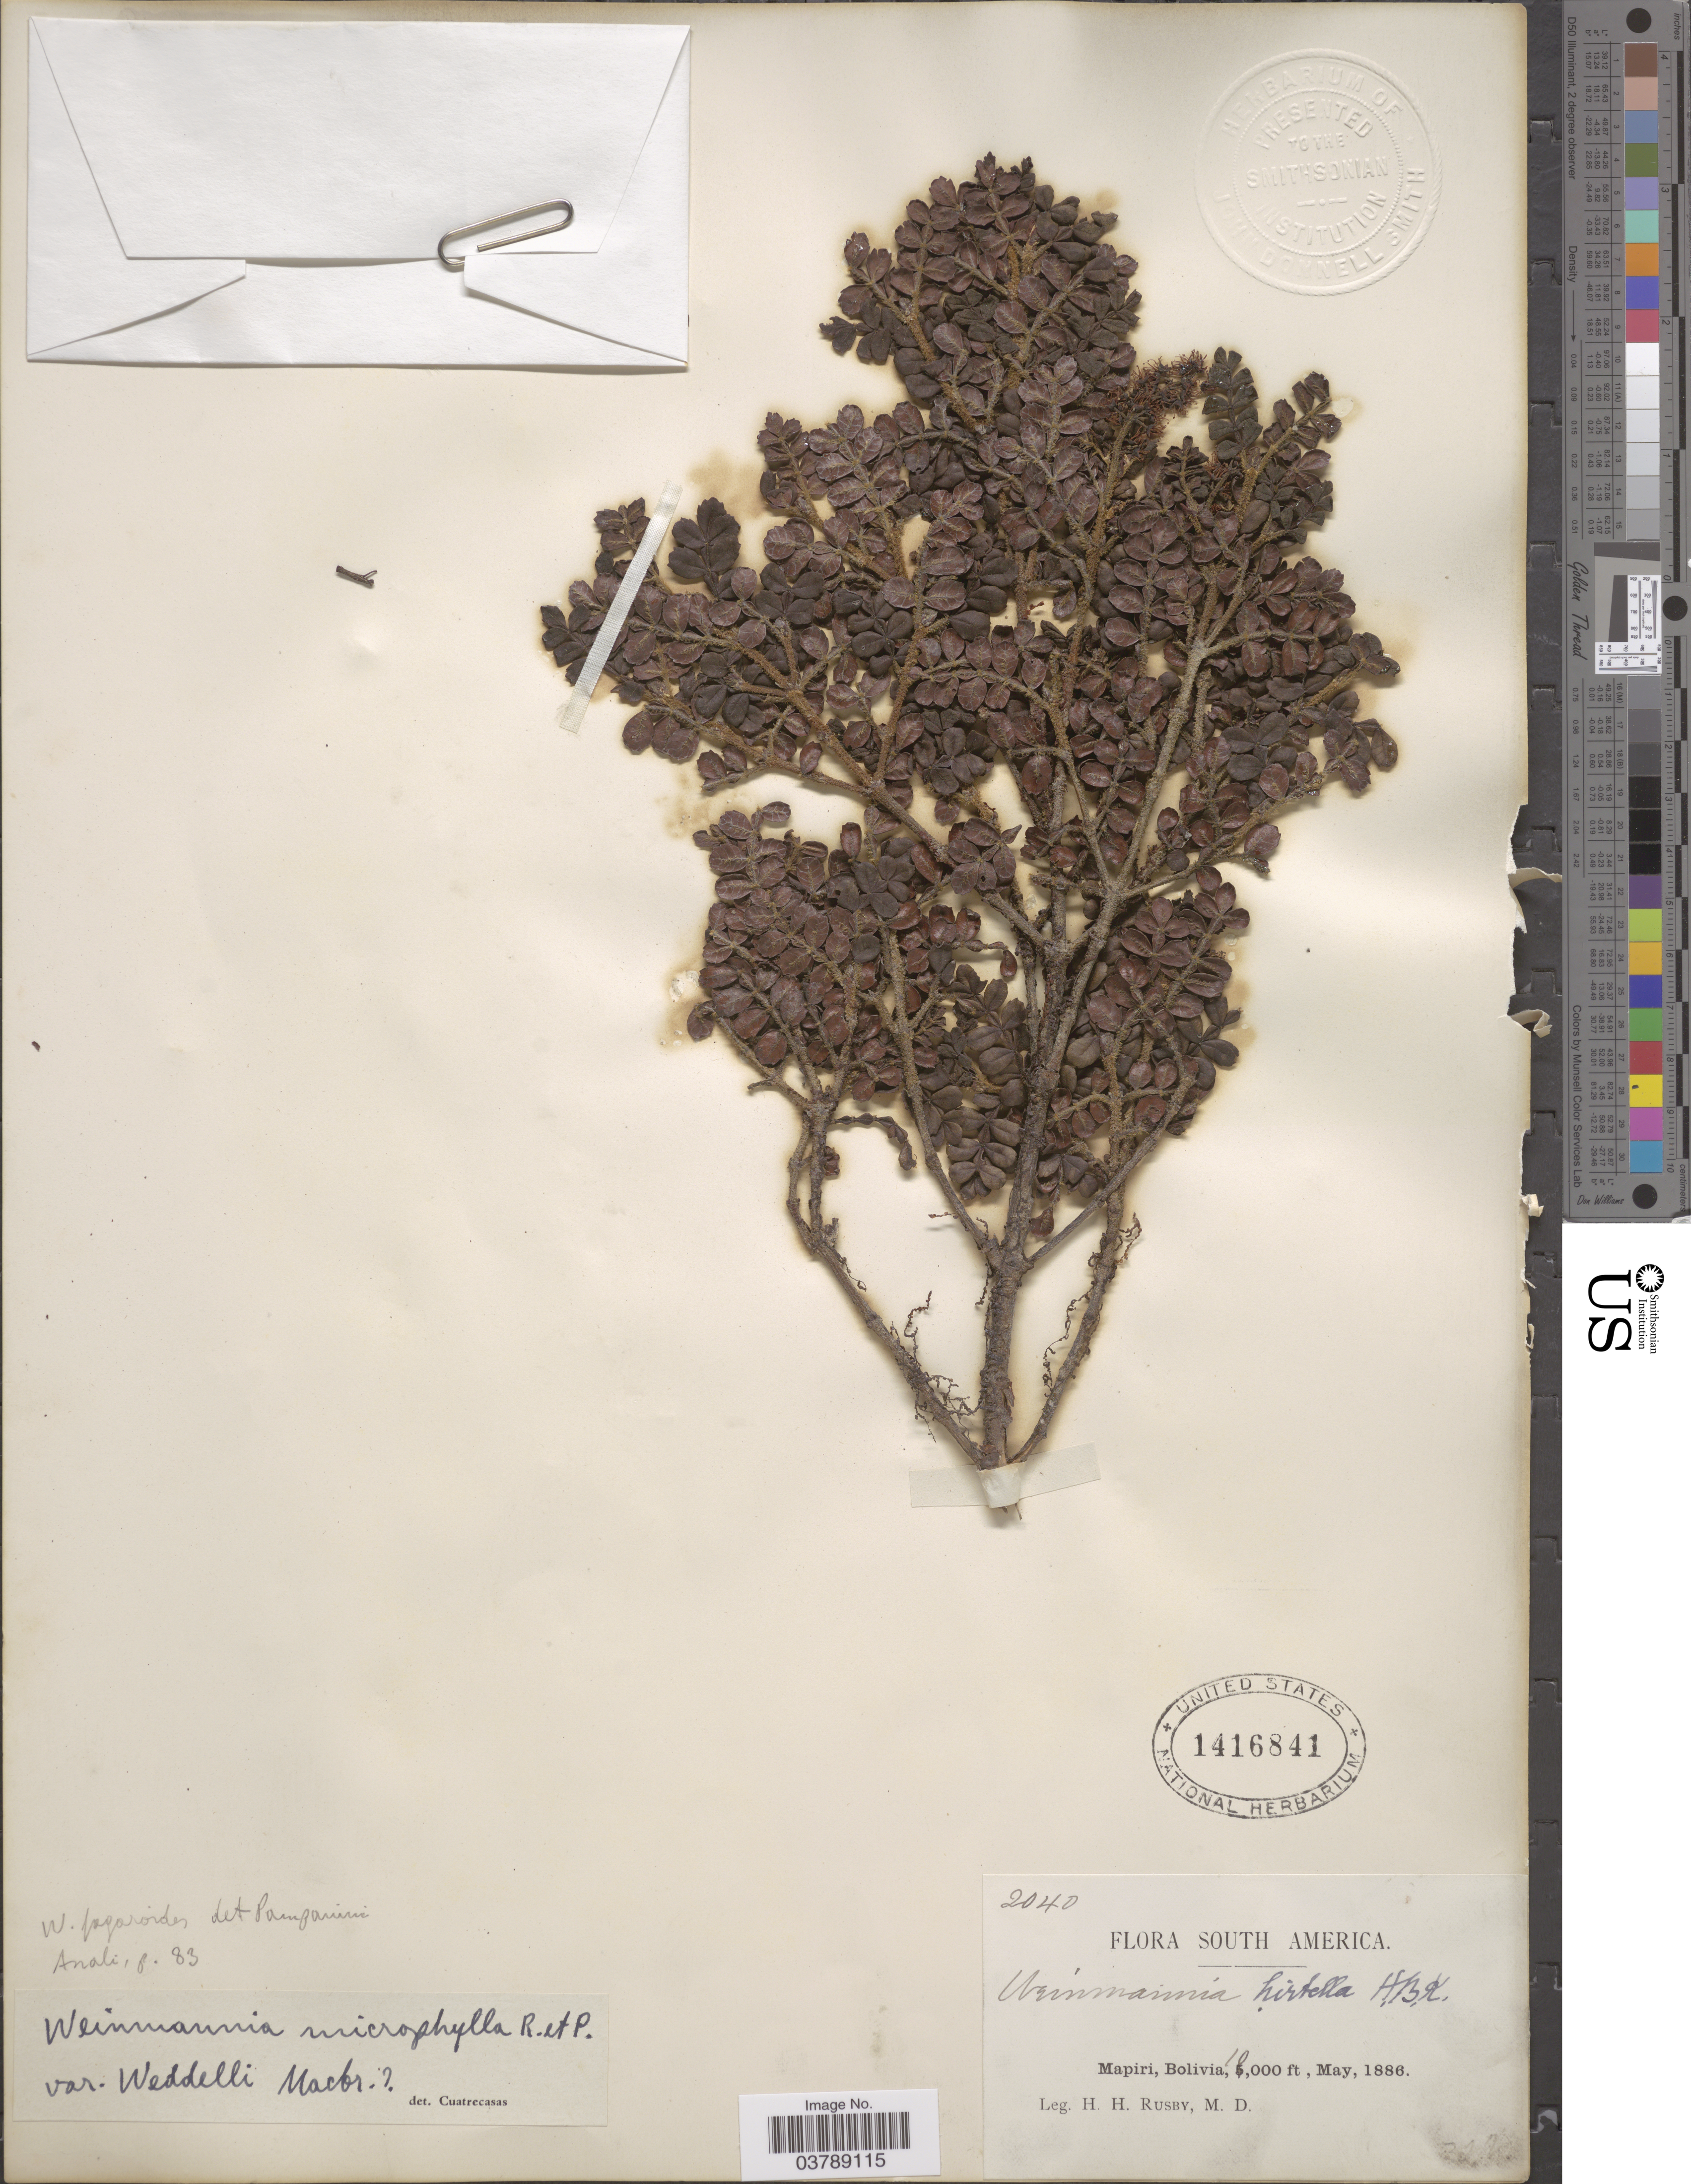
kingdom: Plantae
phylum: Tracheophyta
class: Magnoliopsida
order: Oxalidales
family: Cunoniaceae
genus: Weinmannia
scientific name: Weinmannia fagaroides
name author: Kunth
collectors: H. H. Rusby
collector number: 2040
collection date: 1886-05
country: Bolivia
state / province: La Páz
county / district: Larecaja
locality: Mapiri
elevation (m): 3048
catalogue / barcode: US 1416841